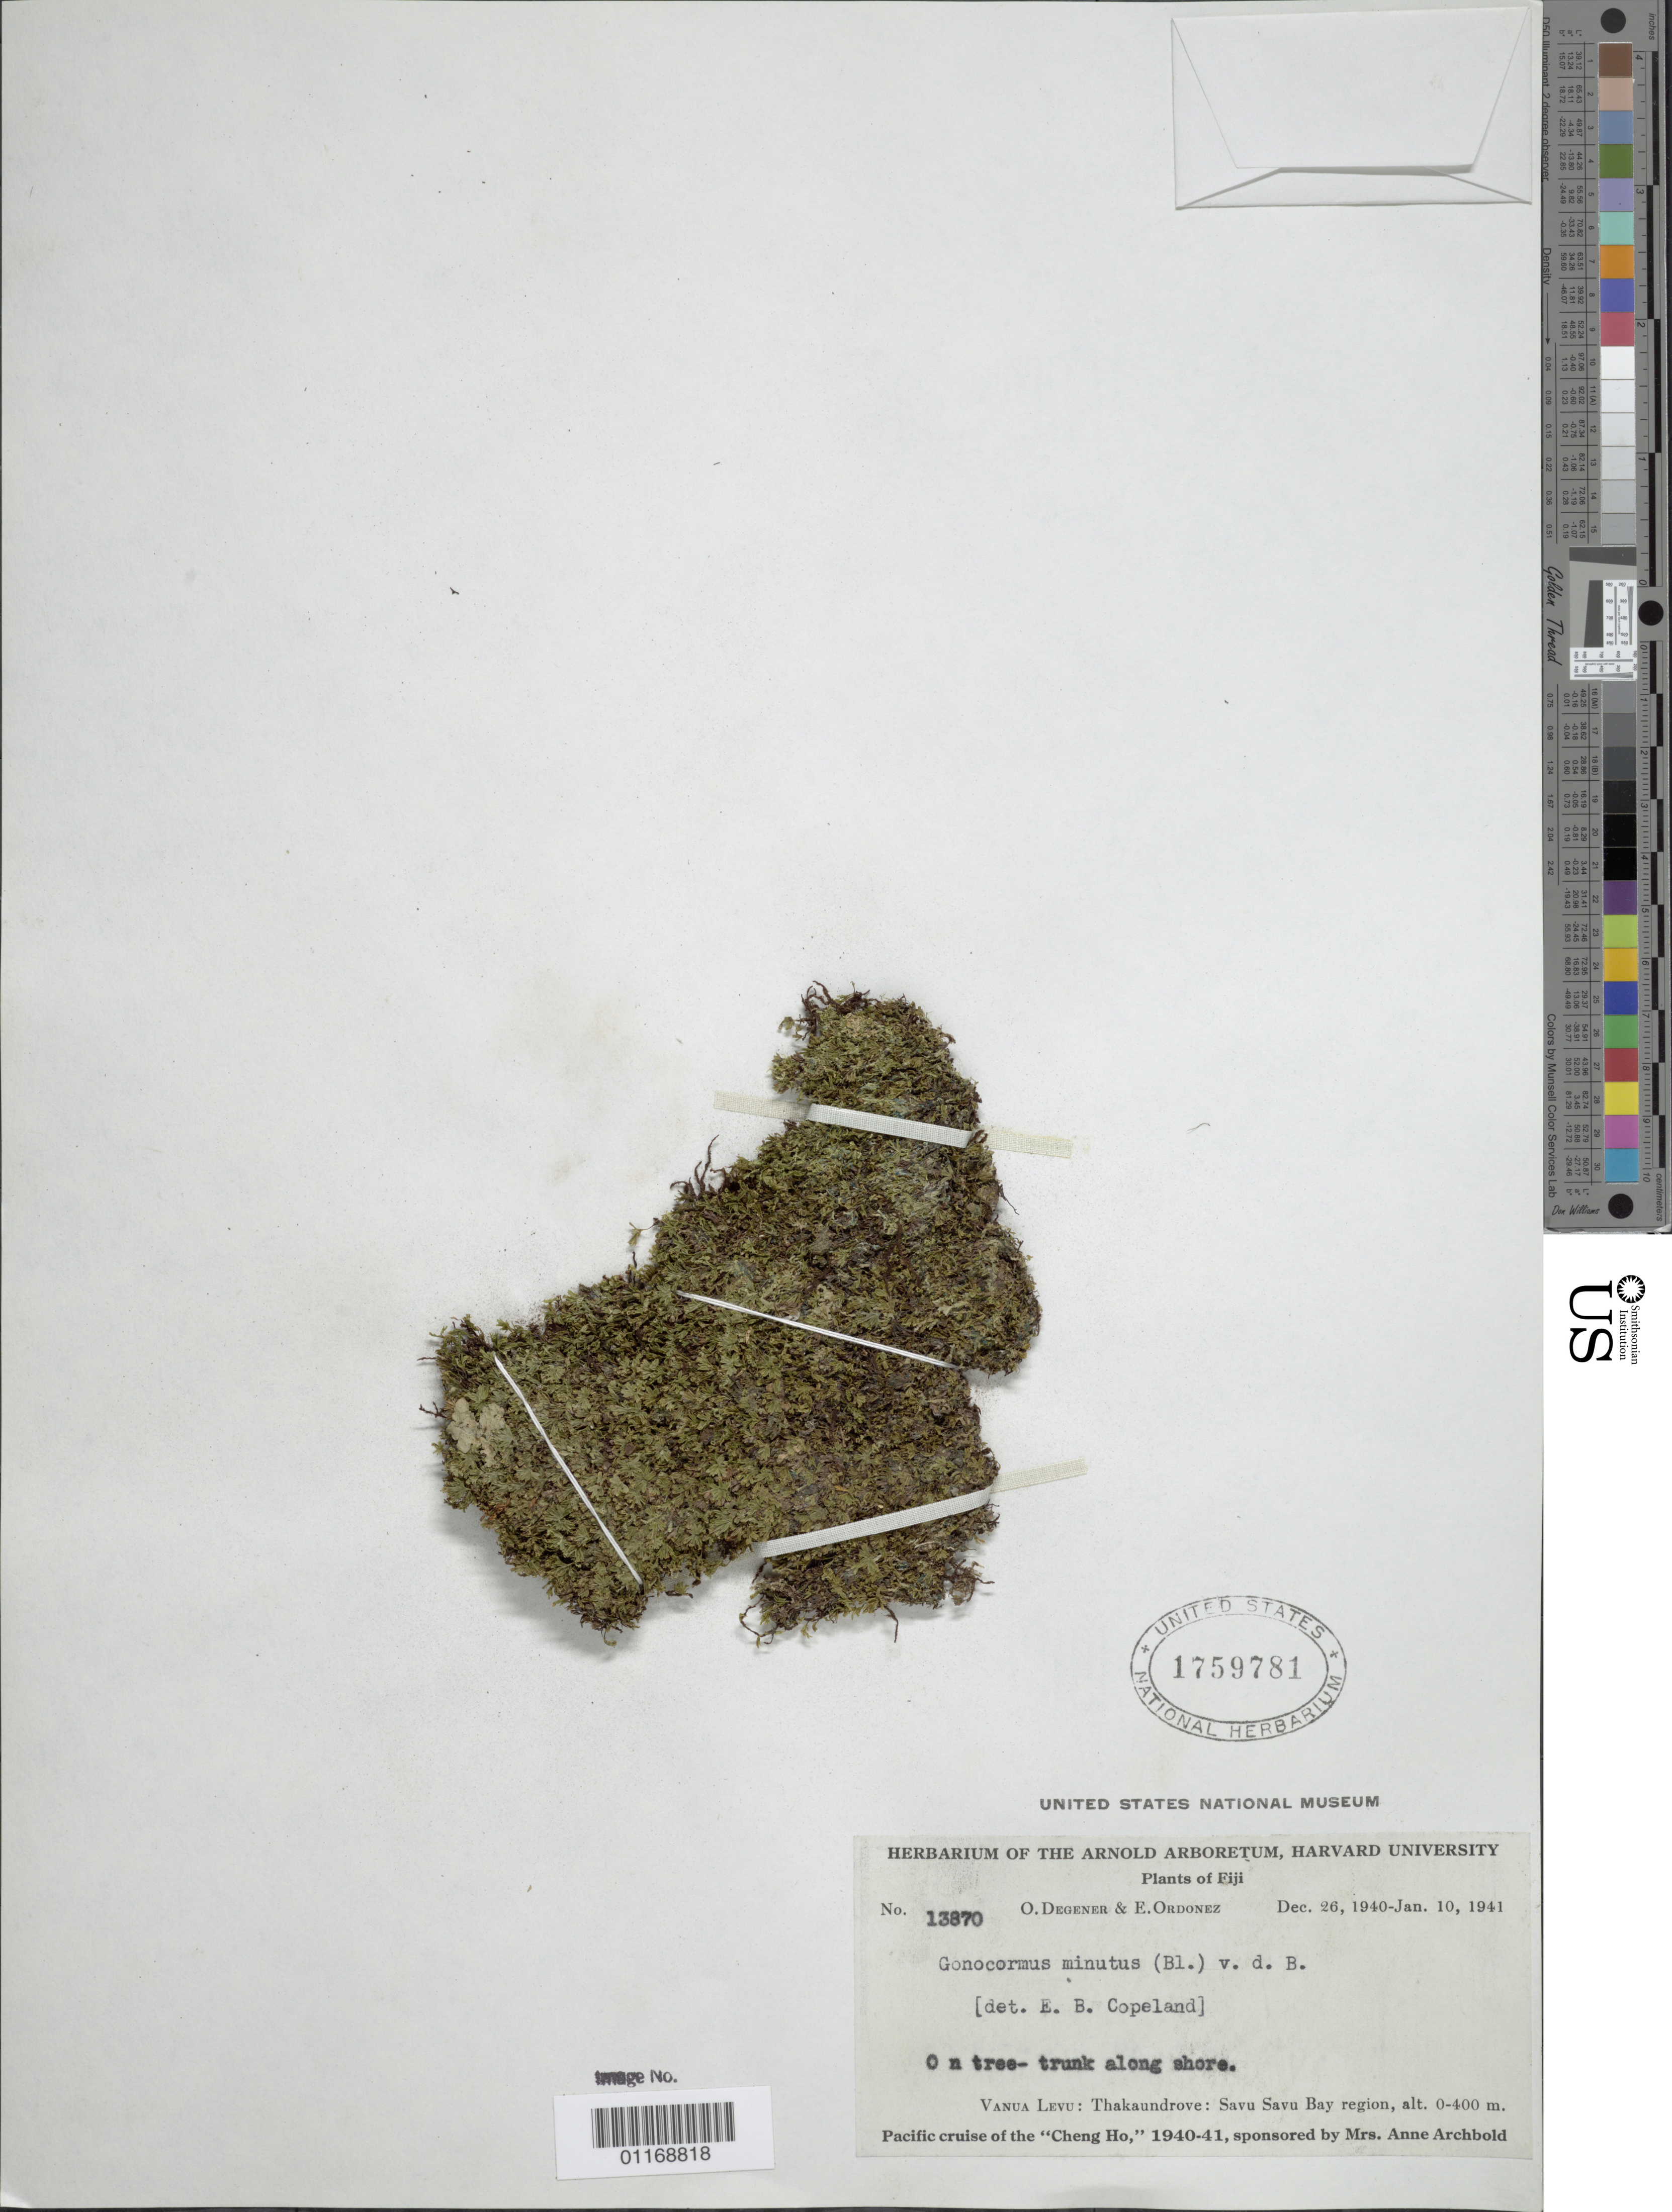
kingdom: Plantae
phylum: Tracheophyta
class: Polypodiopsida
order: Hymenophyllales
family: Hymenophyllaceae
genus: Crepidomanes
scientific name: Crepidomanes minutum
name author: (Blume) K. Iwats.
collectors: O. Degener & E. Ordonez.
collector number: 13870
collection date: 1940-12-26/1941-01-10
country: Fiji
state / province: Thakaundrove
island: Vanua Levu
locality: Savu savu Bay region, Vatunivuamonde Mt.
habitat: Along shore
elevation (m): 0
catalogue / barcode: US 1759781